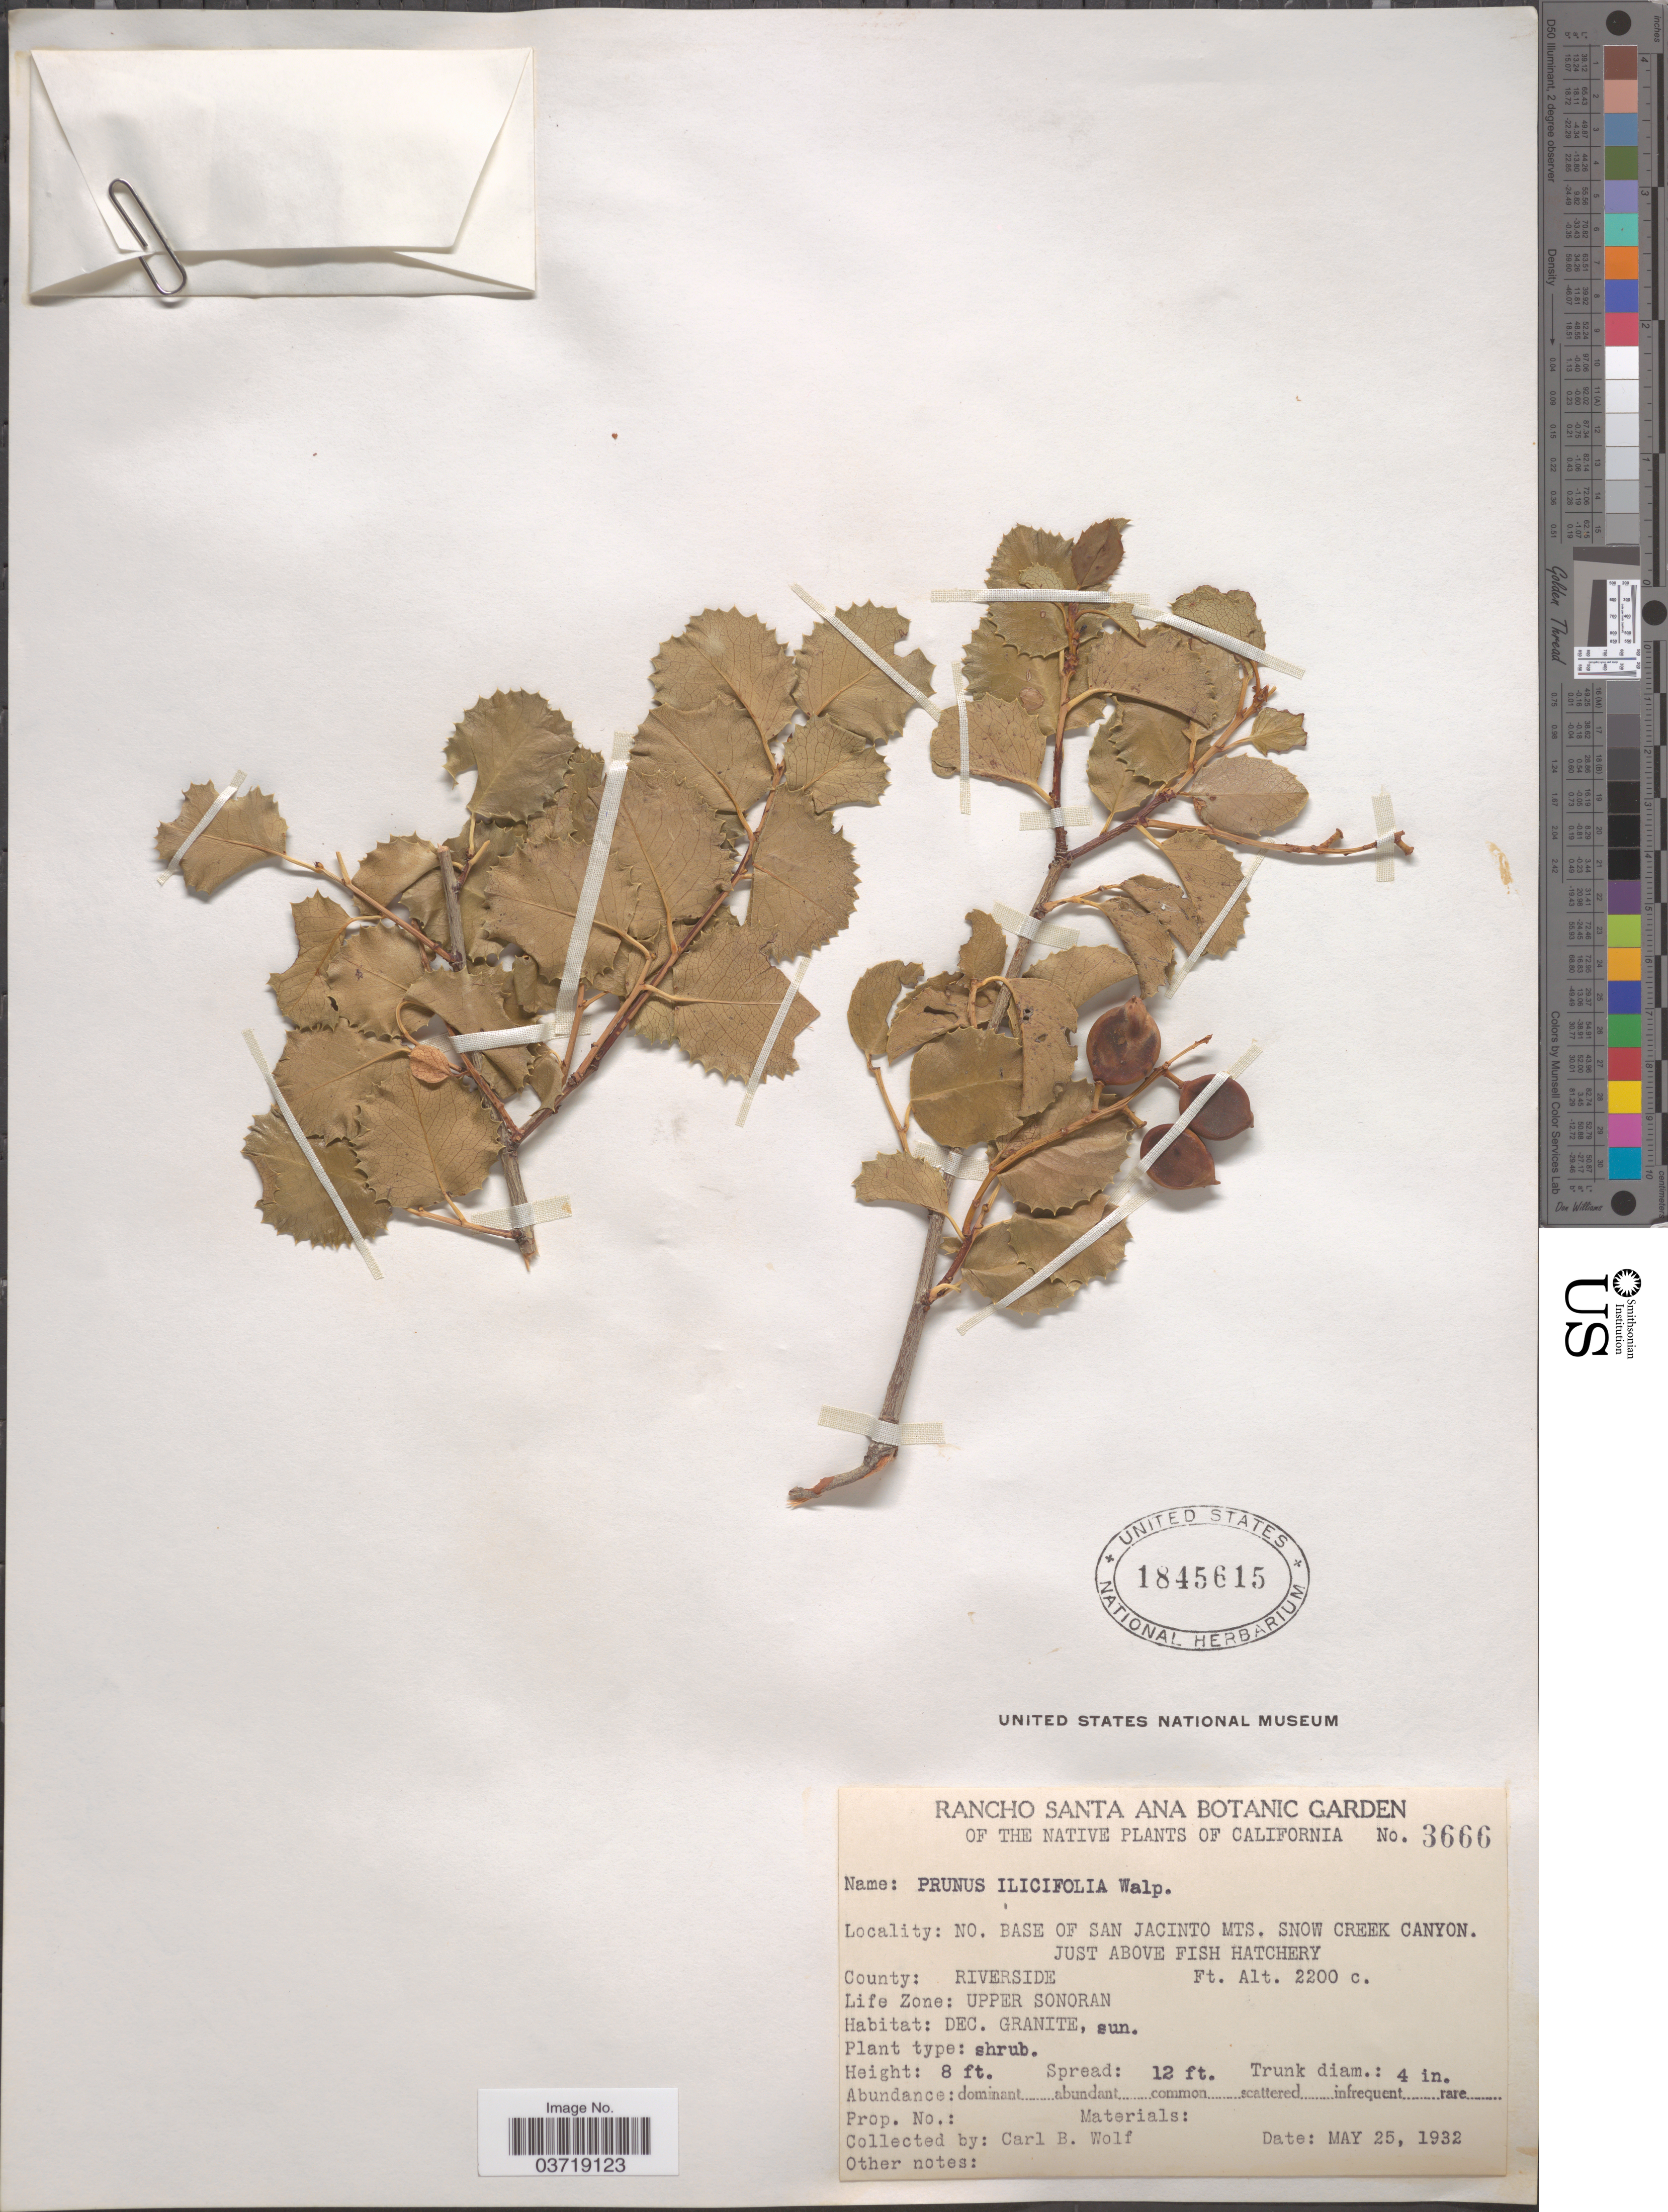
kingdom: Plantae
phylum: Tracheophyta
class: Magnoliopsida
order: Rosales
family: Rosaceae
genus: Prunus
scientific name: Prunus ilicifolia var. ilicifolia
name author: (Nutt. ex Hook. & Arn.) D. Dietr.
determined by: Strong, Mark T., (BOT), Smithsonian Institution - National Museum of Natural History (UNITED STATES)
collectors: C. B. Wolf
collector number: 3666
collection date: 1932-05-25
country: United States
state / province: California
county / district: Riverside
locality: No. Base of San Jacinto Mts. Snow Creek Canyon. Just above Fish Hatchery. County: Riverside. Life Zone: Upper Sonoran.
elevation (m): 671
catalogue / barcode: US 1845615